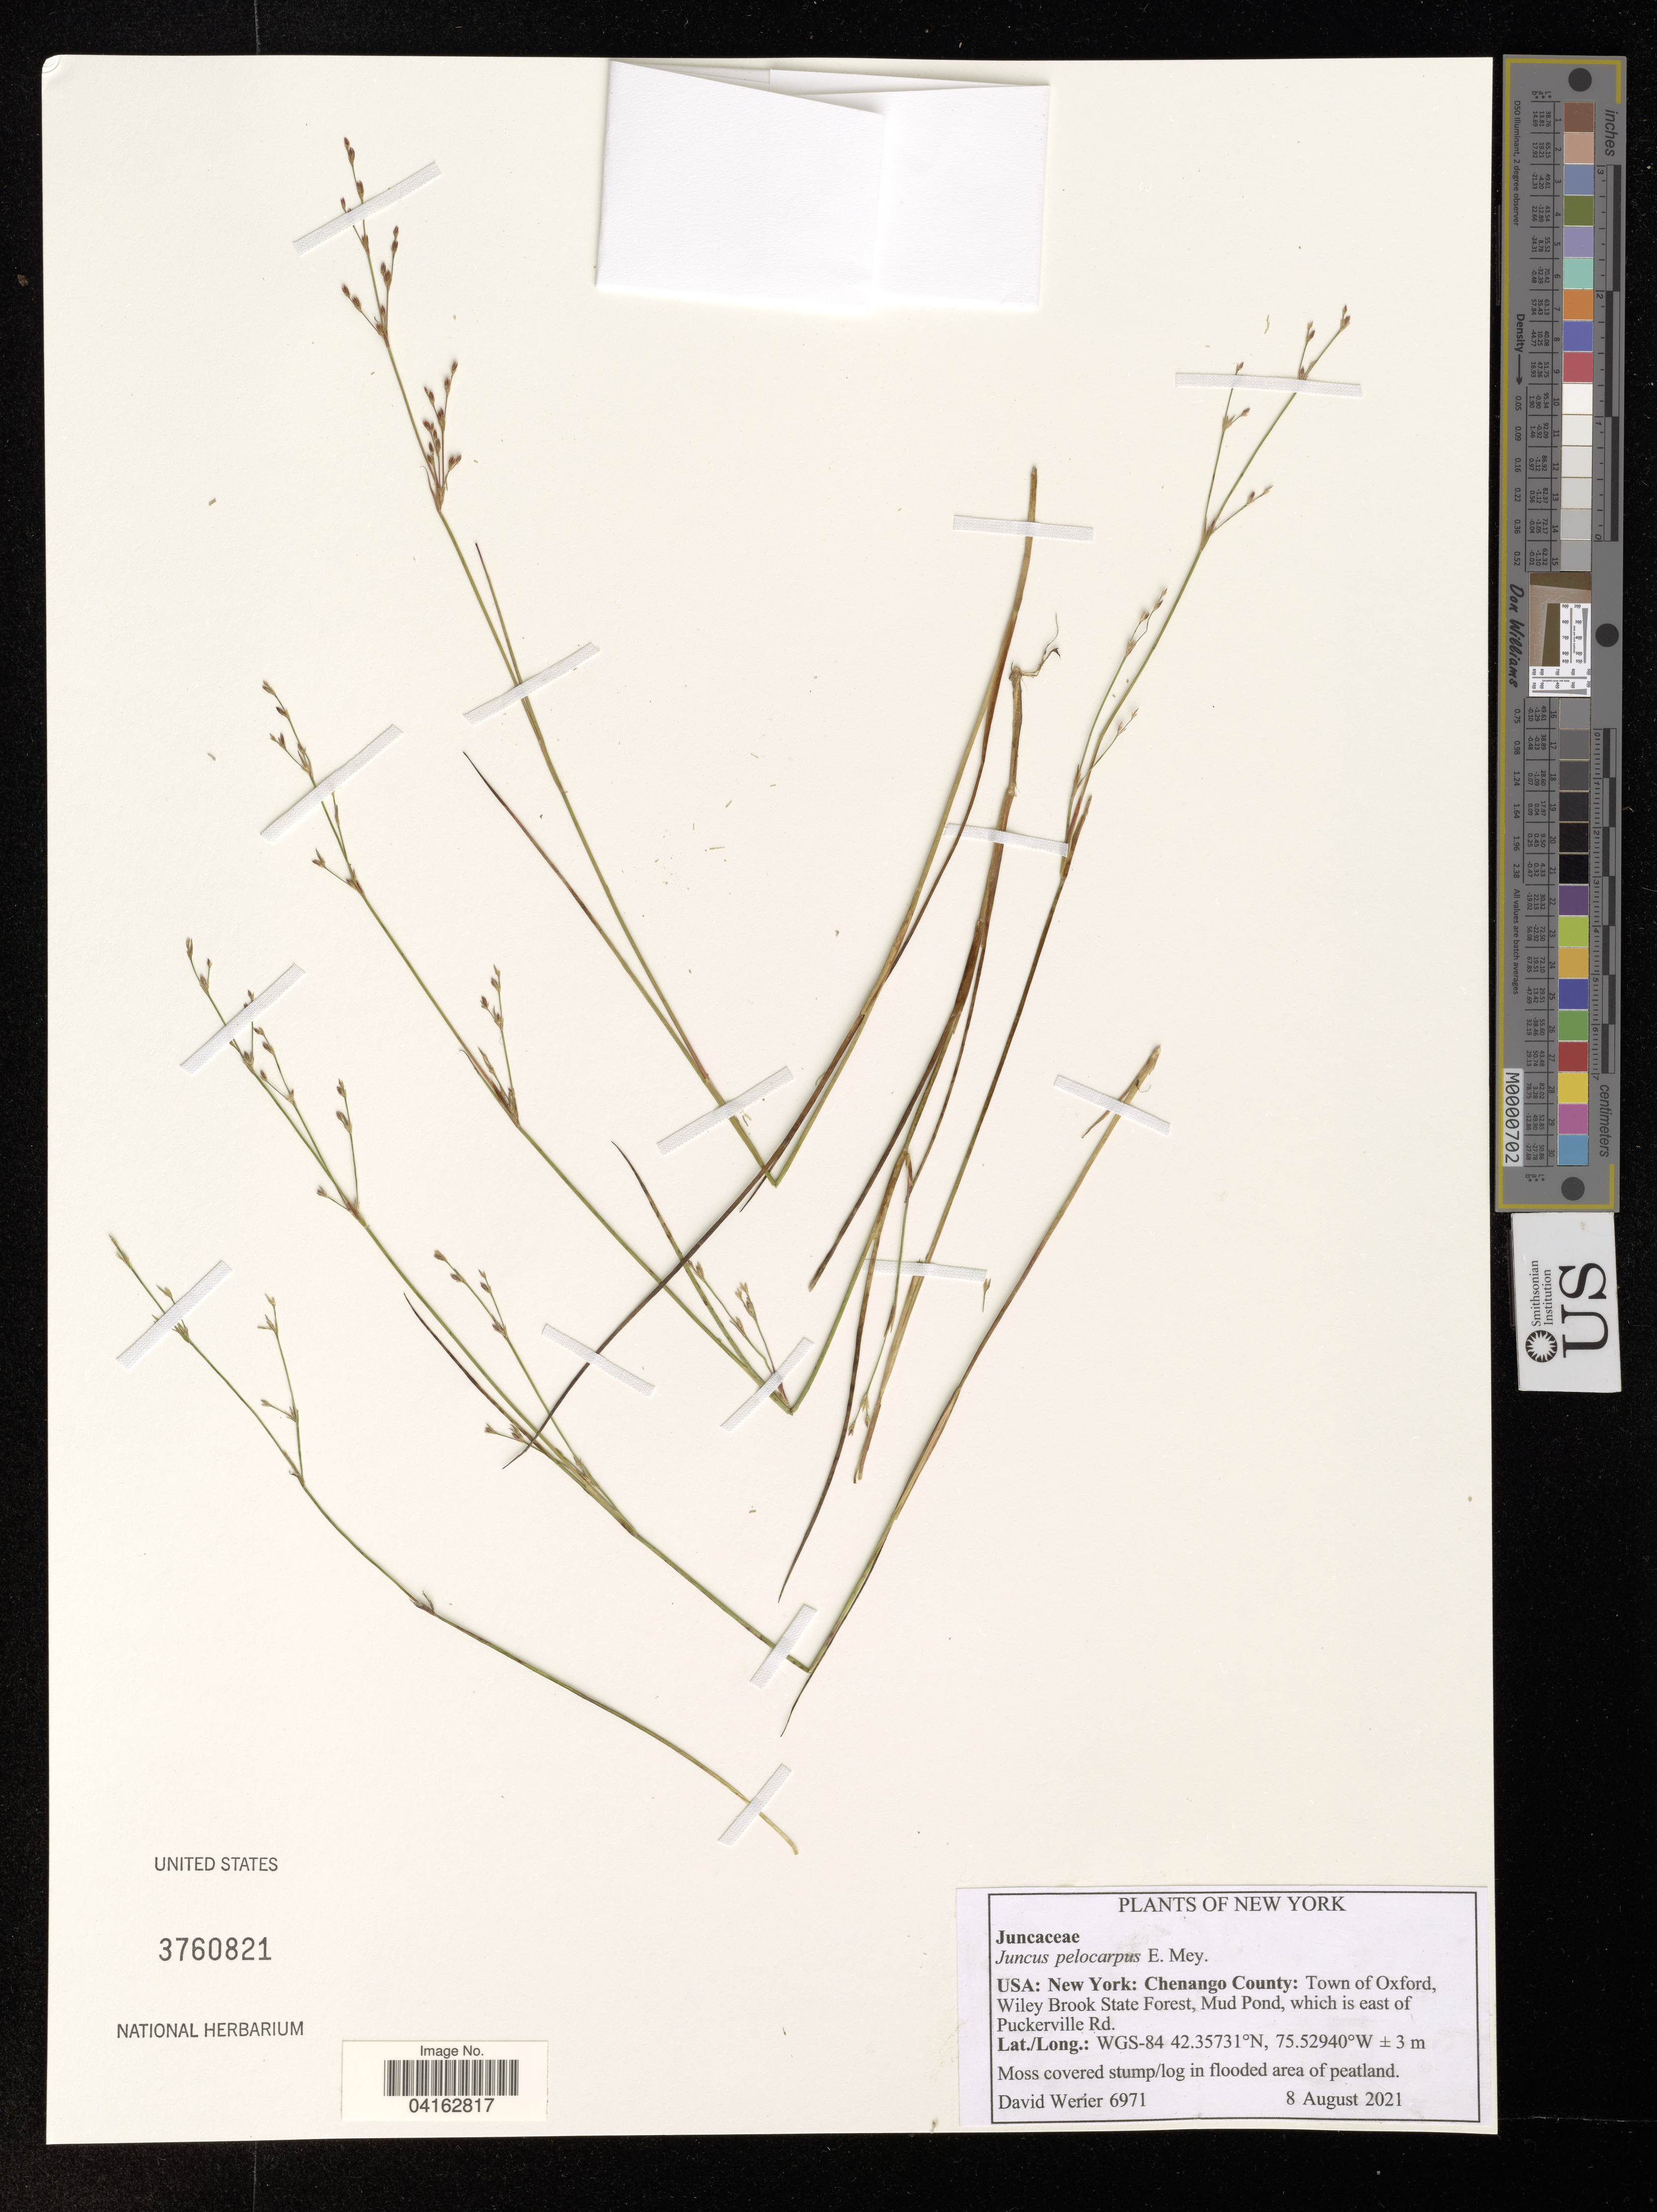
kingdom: Plantae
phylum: Tracheophyta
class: Liliopsida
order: Poales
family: Juncaceae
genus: Juncus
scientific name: Juncus pelocarpus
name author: E. Mey.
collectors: D. Werier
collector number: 6971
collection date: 2021-08-08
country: United States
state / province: New York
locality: Chenango County: Town of Oxford, Wiley Brook State Forest, Mud Pond, which is east of Puckerville Rd.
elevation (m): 3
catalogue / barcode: US 3760821